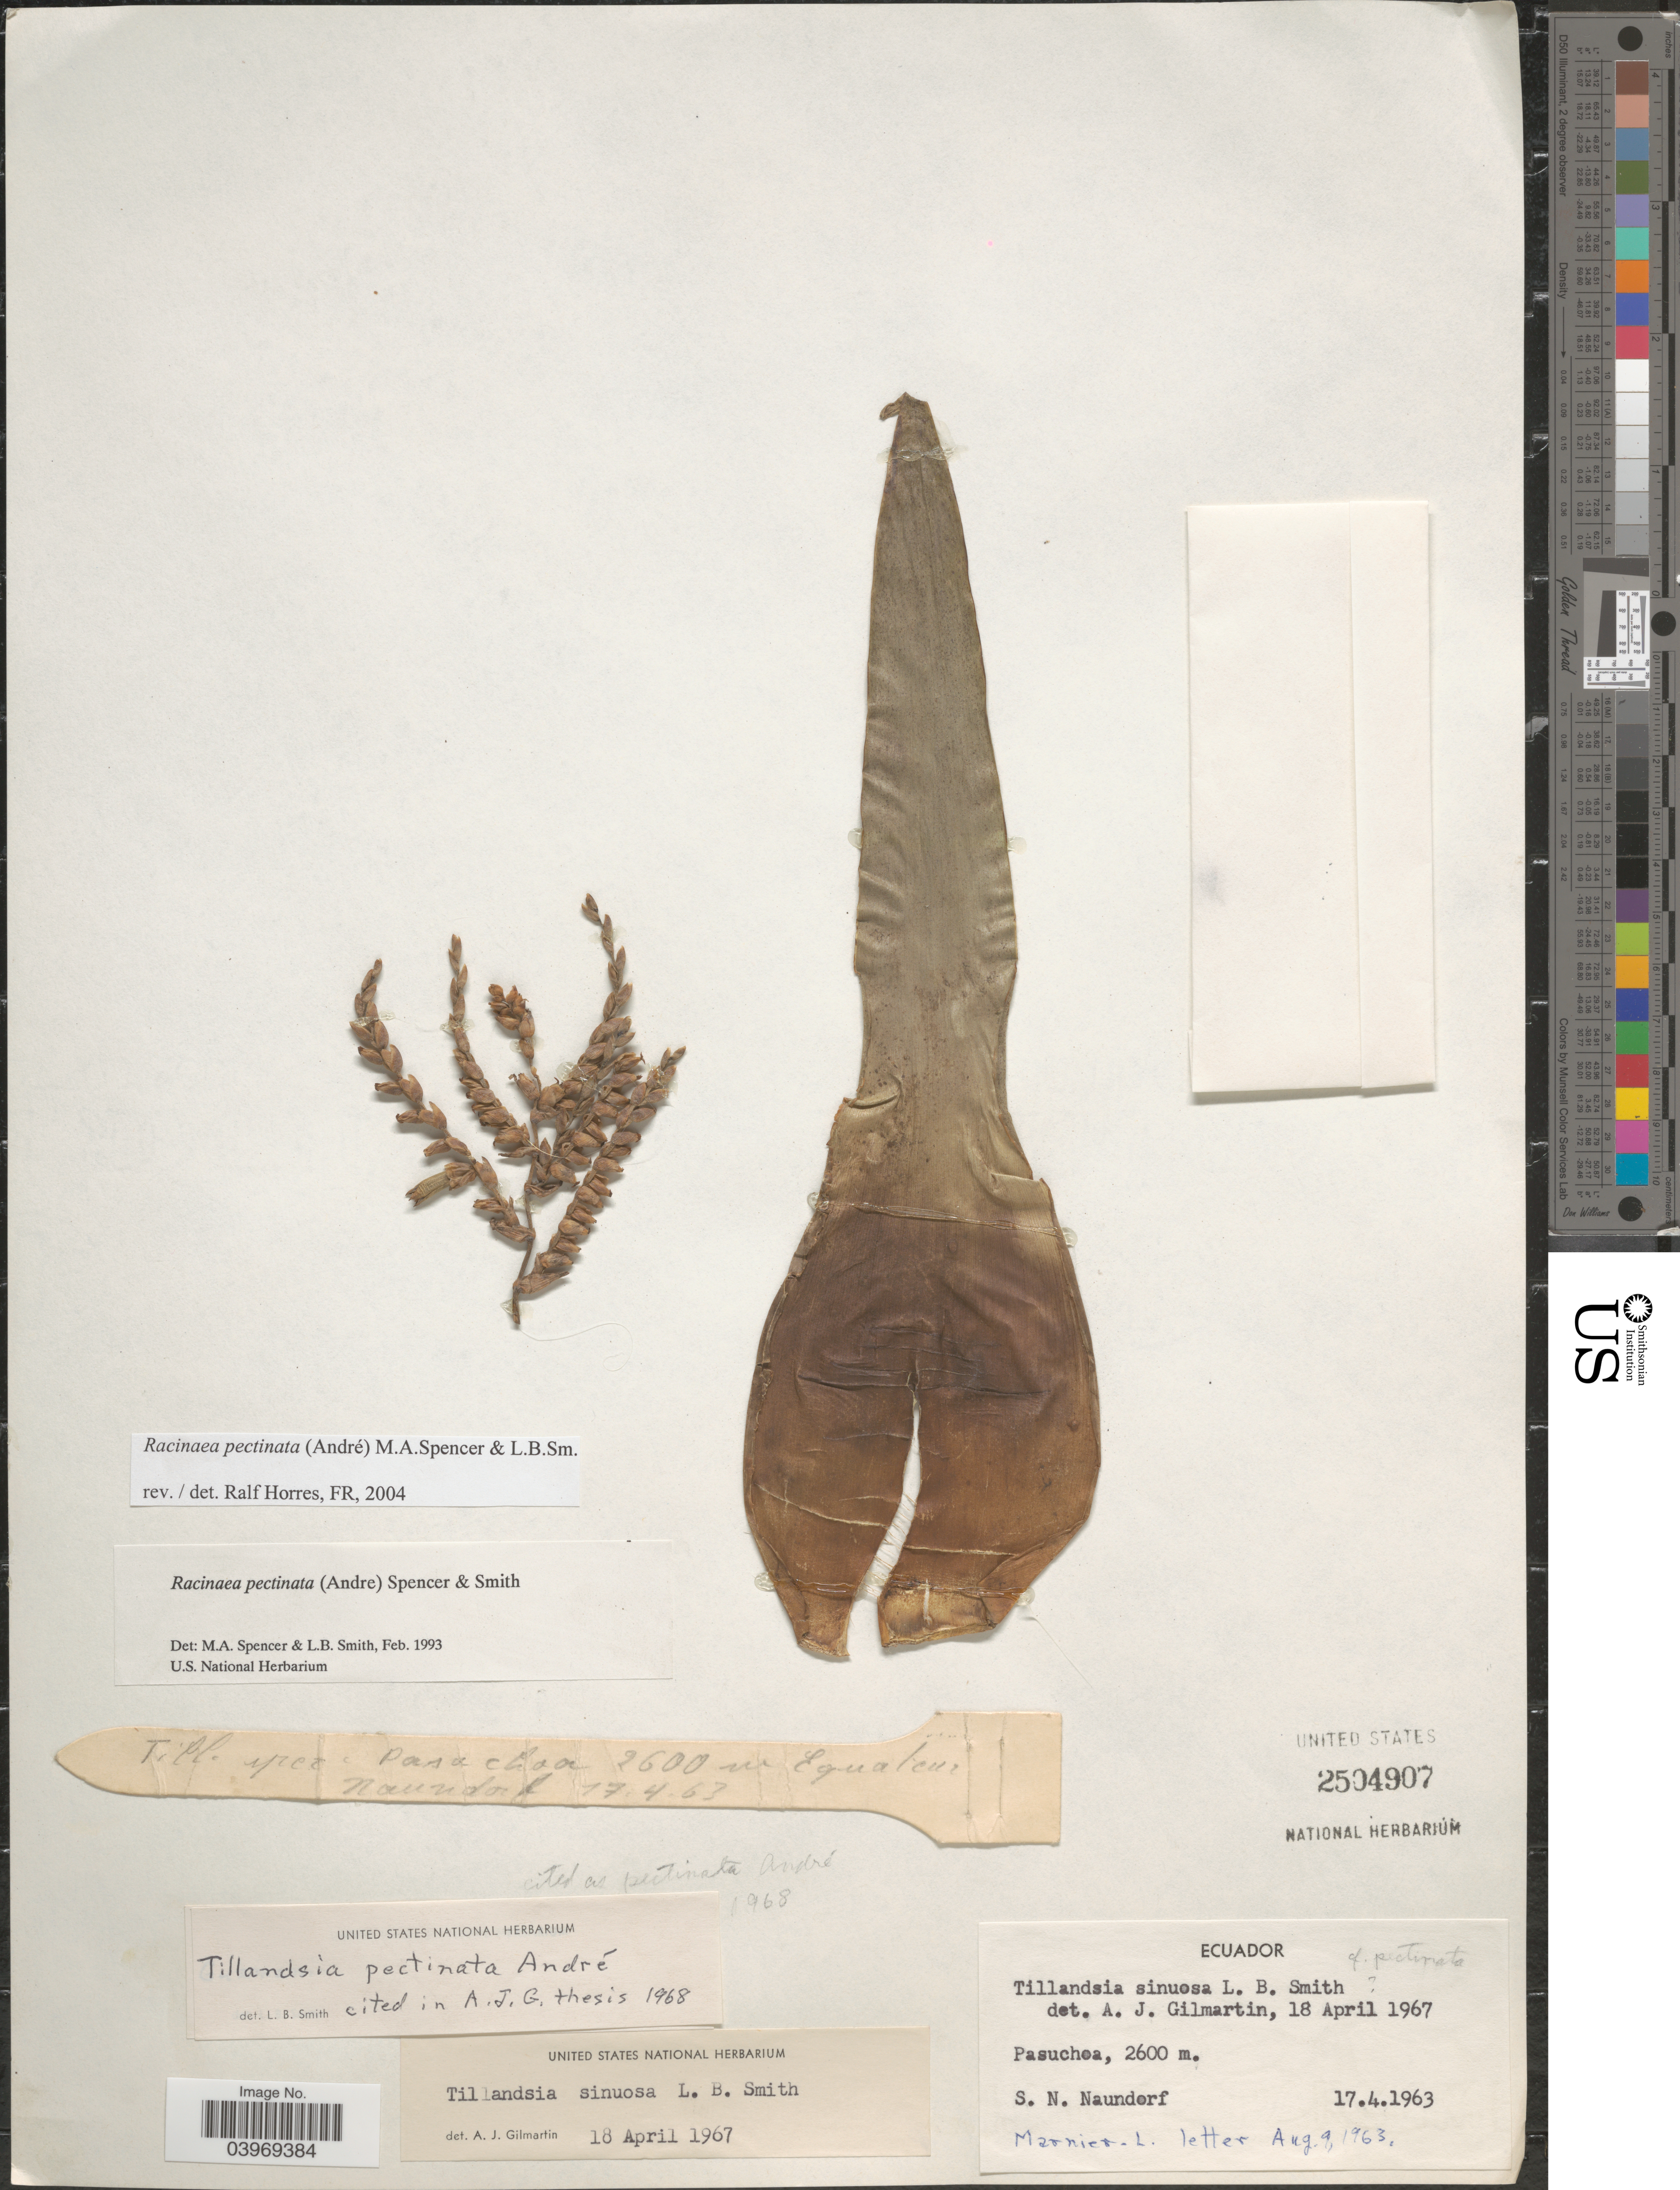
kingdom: Plantae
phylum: Tracheophyta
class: Liliopsida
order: Poales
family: Bromeliaceae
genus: Racinaea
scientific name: Racinaea pectinata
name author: (André) M.A. Spencer & L.B. Sm.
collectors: S. Naundorf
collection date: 1963-04-17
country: Ecuador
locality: Pasuchoa.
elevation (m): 2600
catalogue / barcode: US 2504907